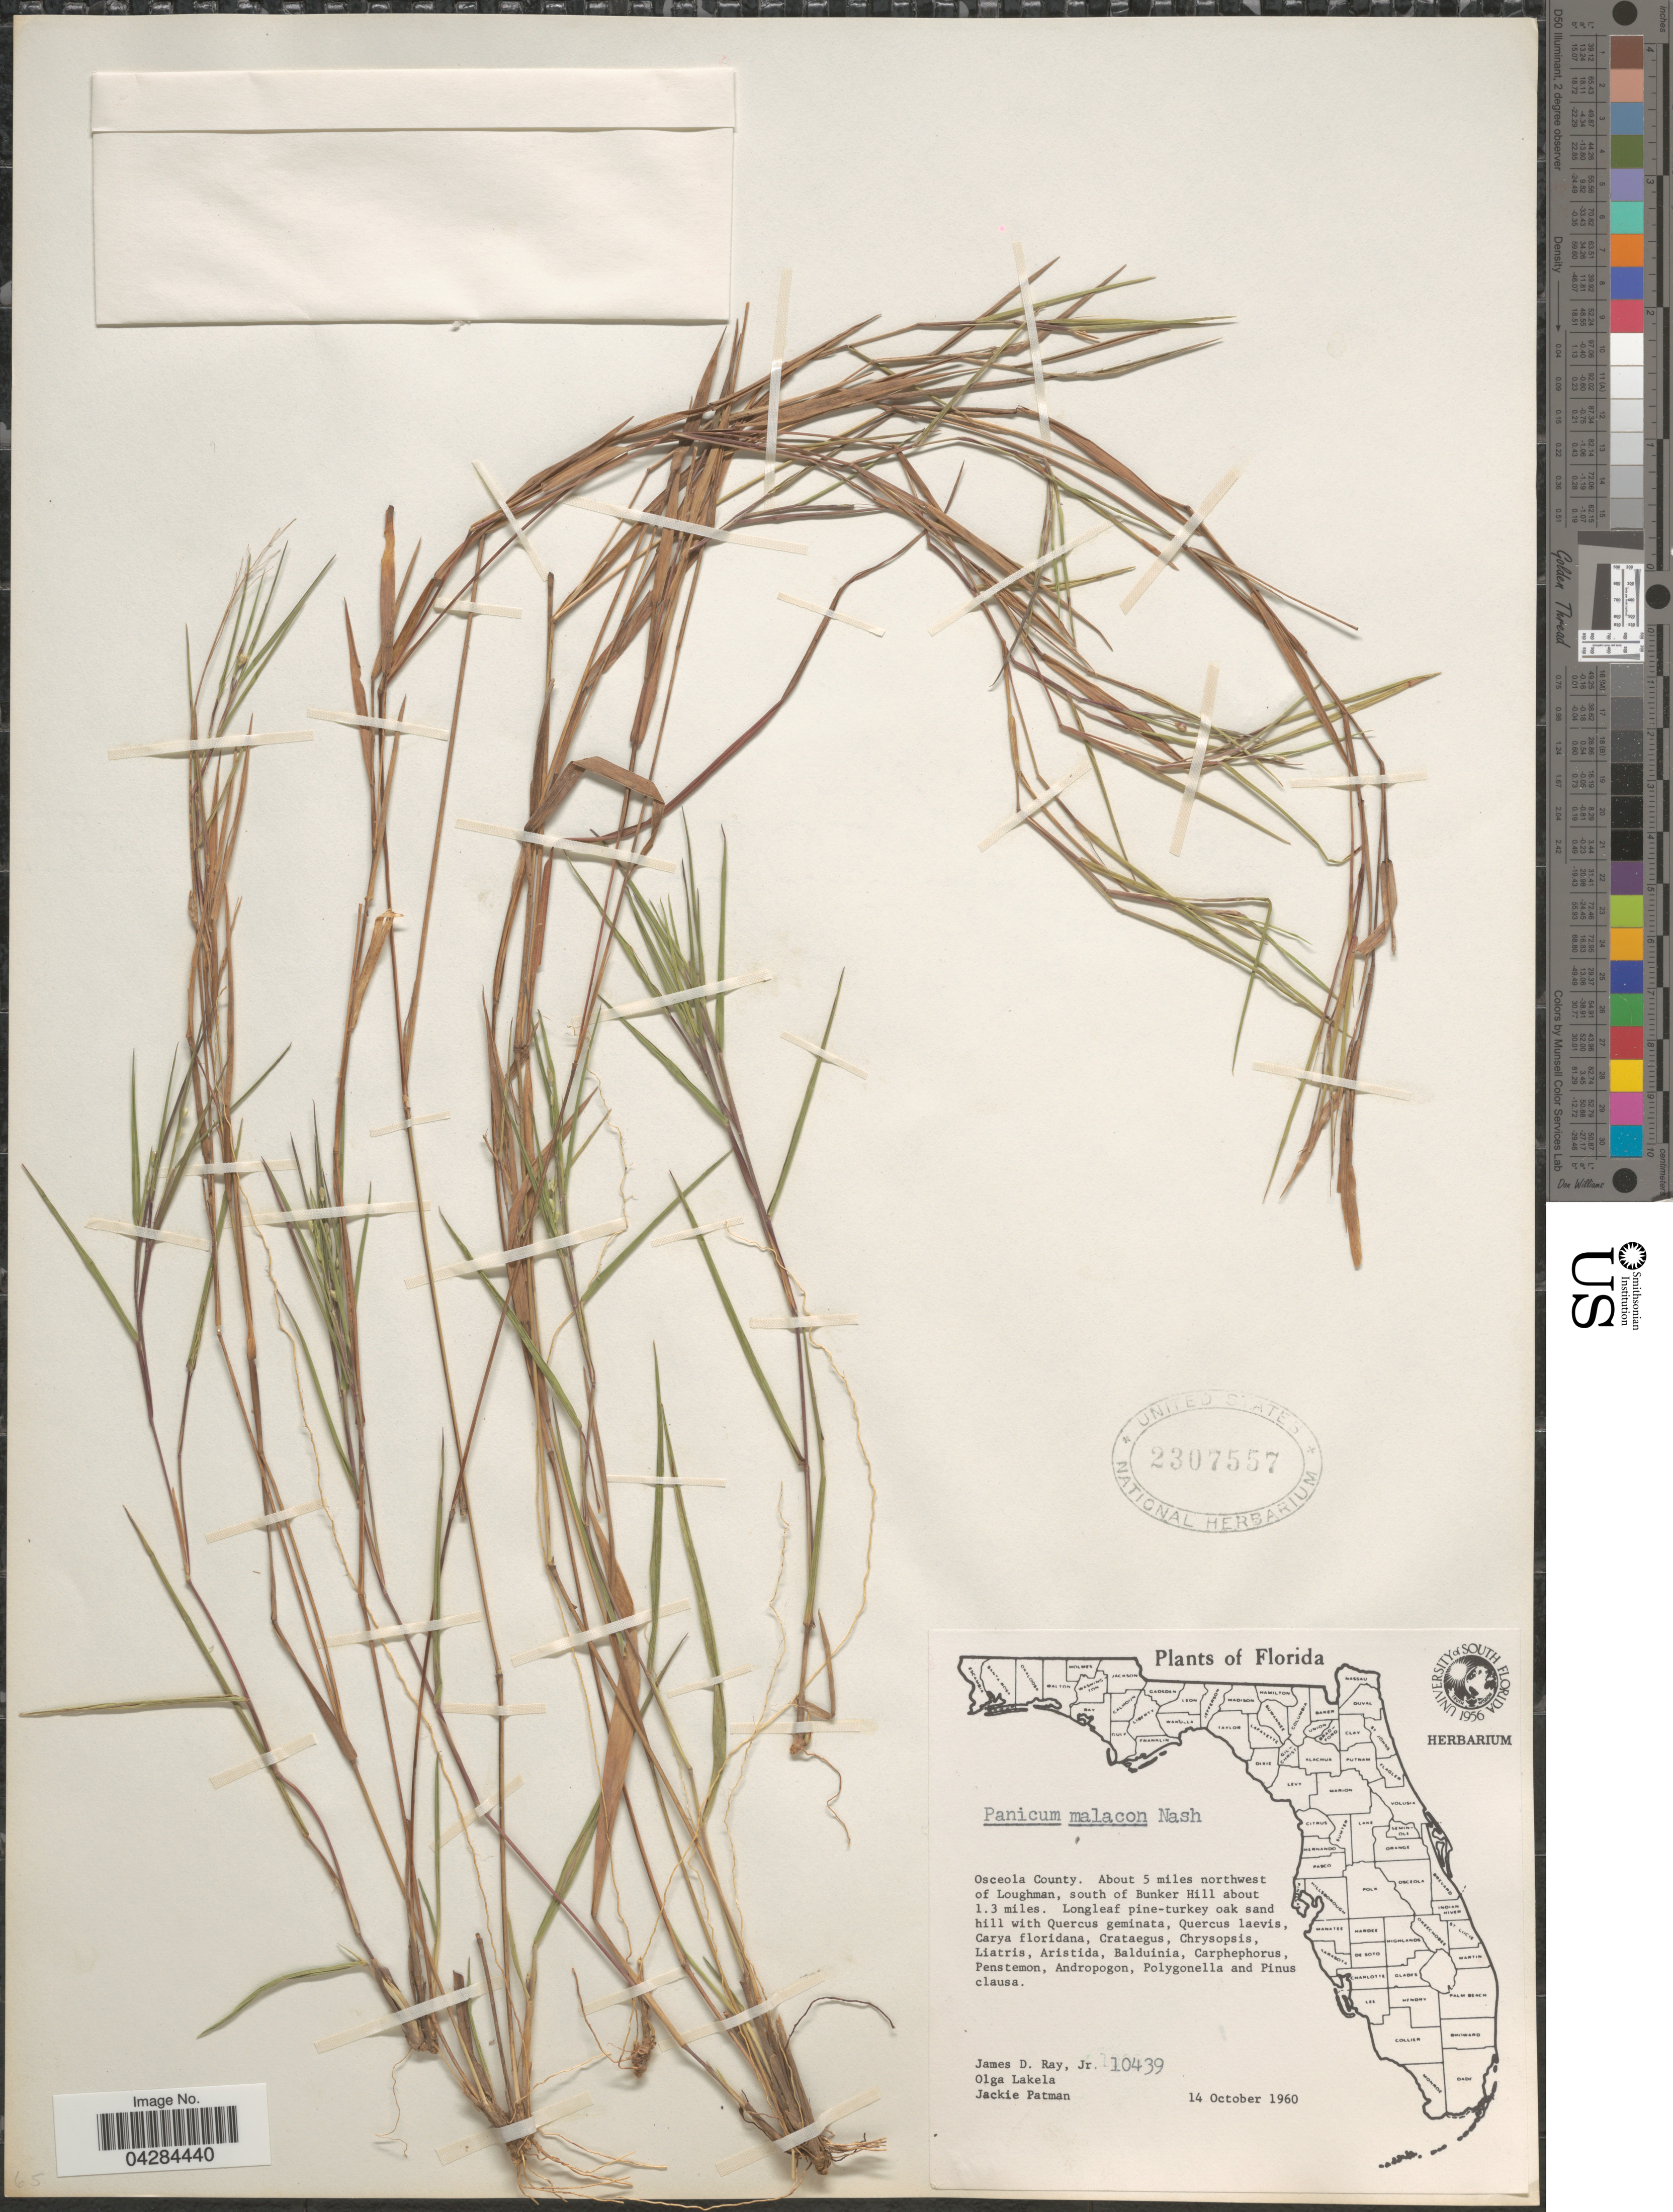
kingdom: Plantae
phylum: Tracheophyta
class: Liliopsida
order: Poales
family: Poaceae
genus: Dichanthelium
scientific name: Dichanthelium ovale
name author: (Elliott) Gould & C.A. Clark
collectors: J. D. Ray Jr., O. K. Lakela & J. Patman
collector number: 10439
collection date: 1960-10-14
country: United States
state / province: Florida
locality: Osceola County. About 5 miles northwest of Loughman, south of Bunker Hill about 1.3 miles.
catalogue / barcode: US 2307557